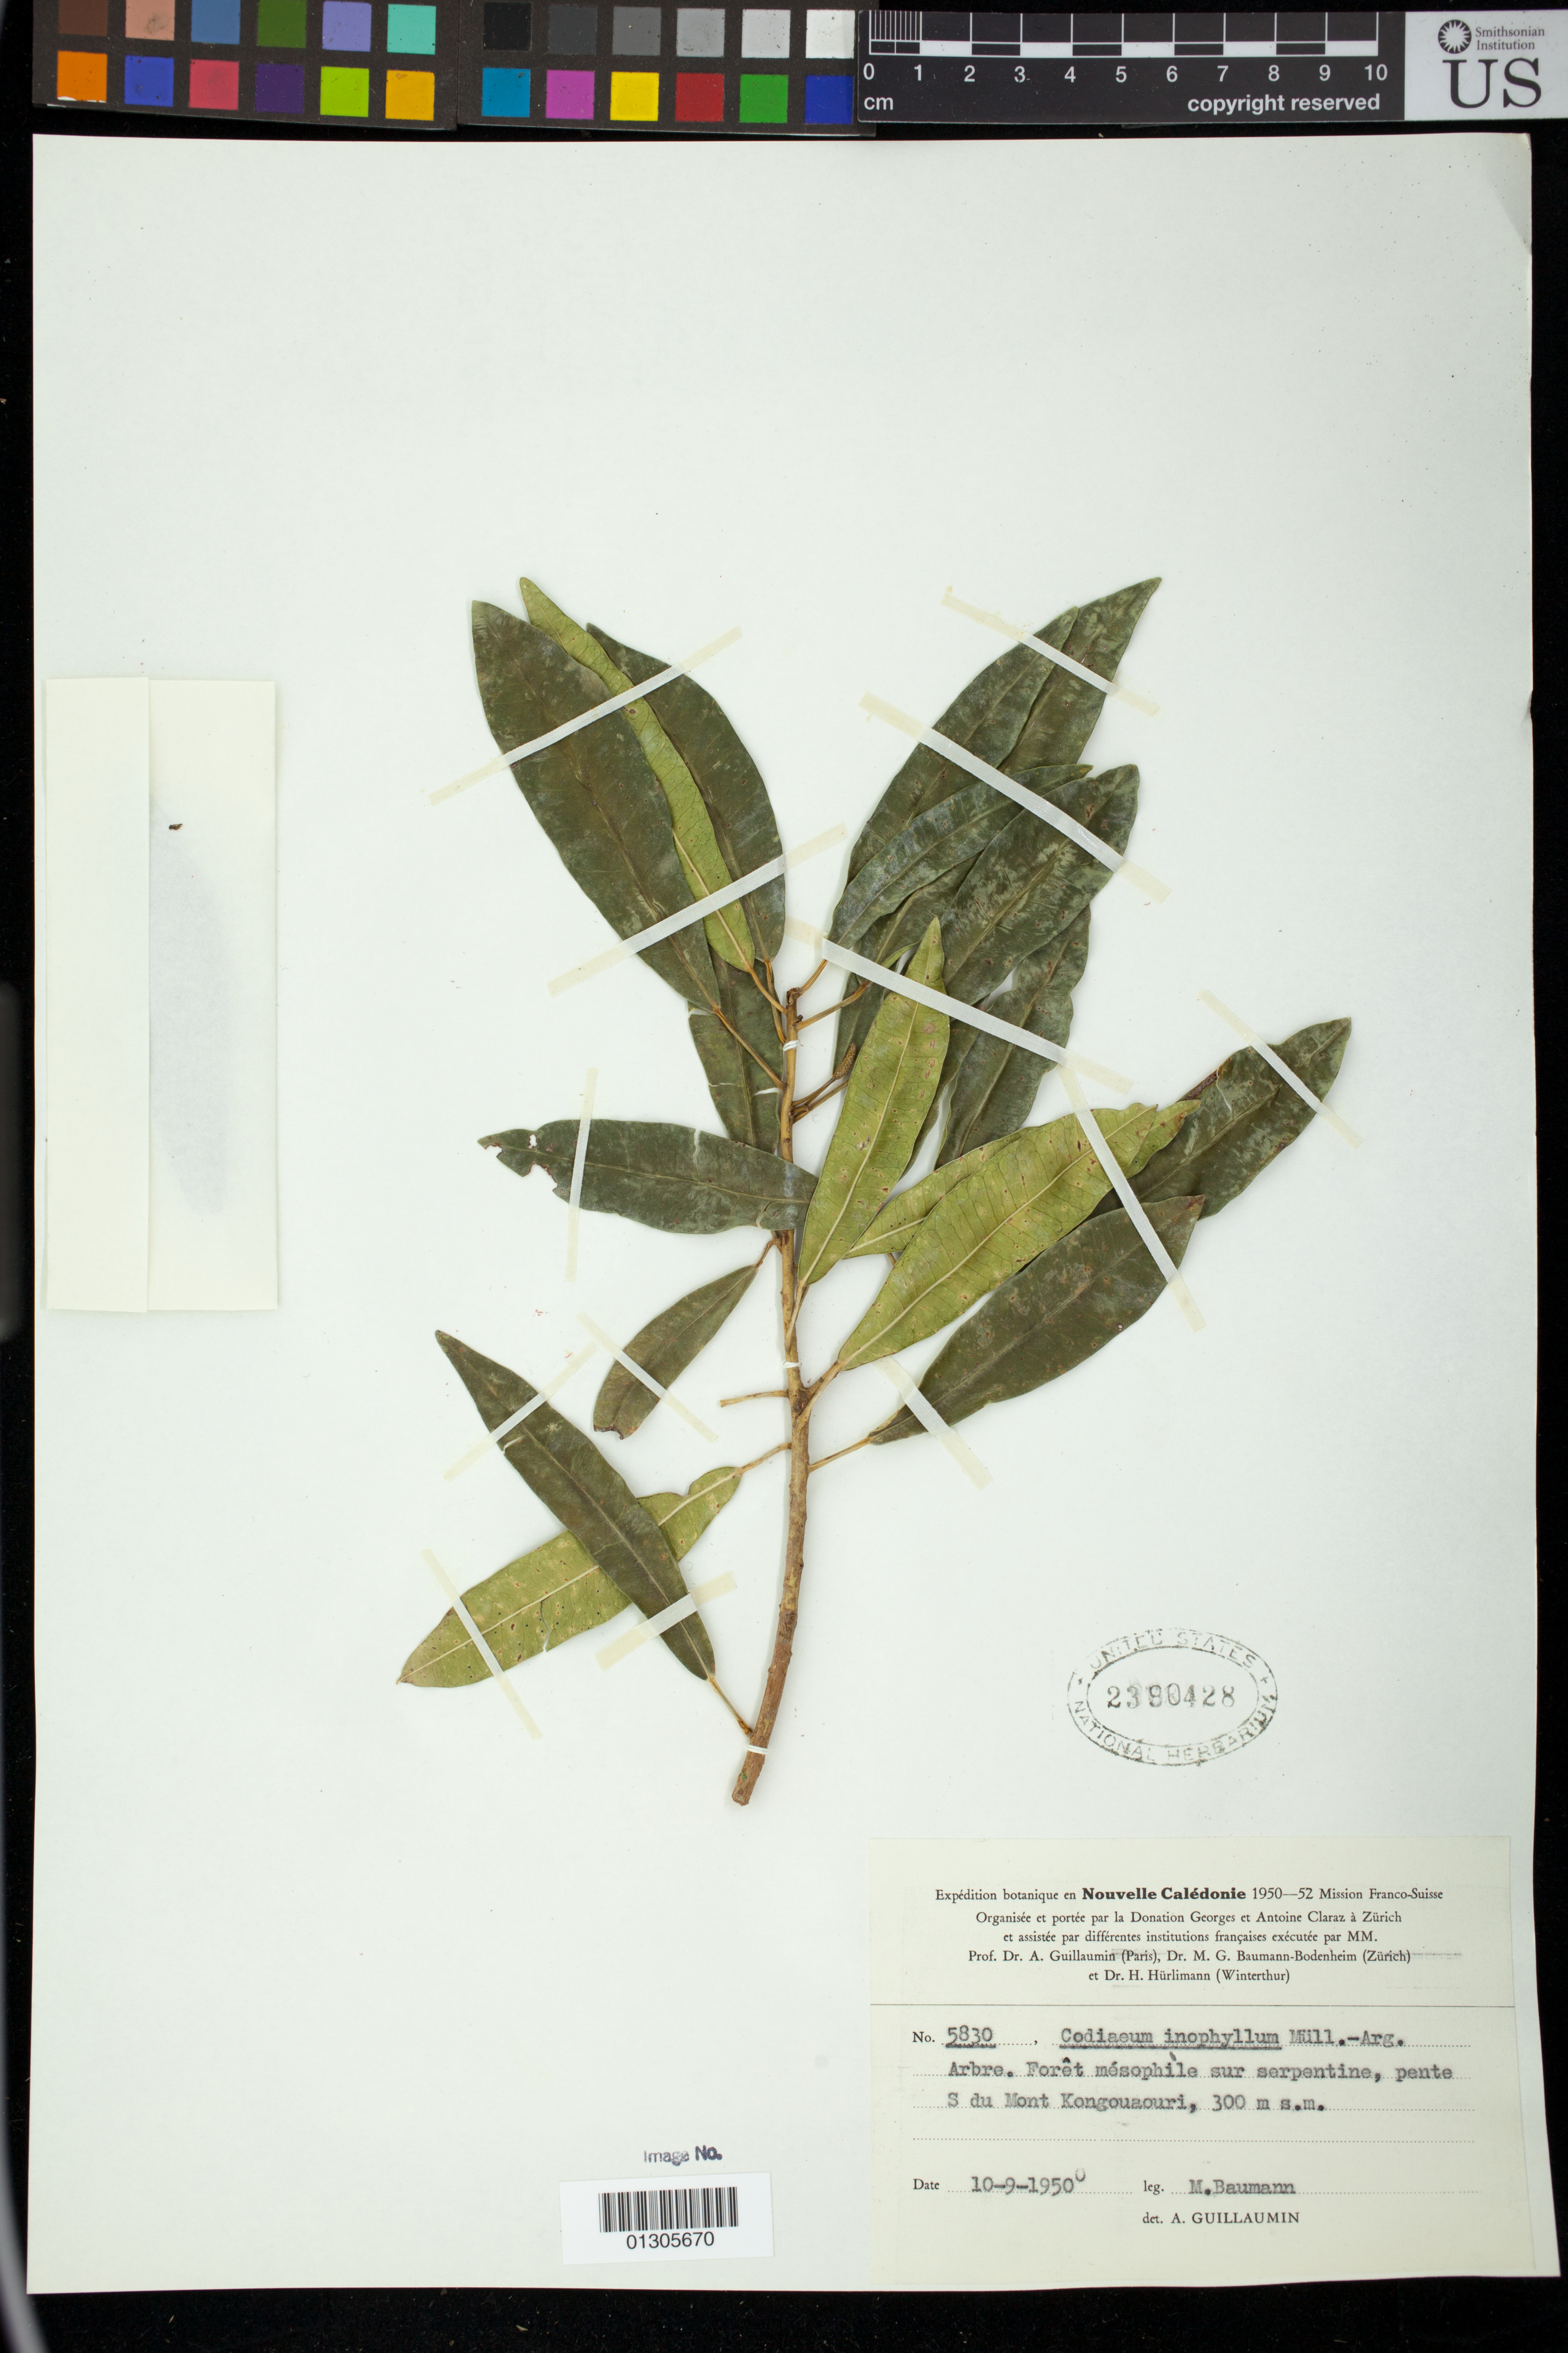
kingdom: Plantae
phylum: Tracheophyta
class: Magnoliopsida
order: Malpighiales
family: Euphorbiaceae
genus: Codiaeum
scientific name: Codiaeum peltatum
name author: P.S. Green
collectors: M. G. Baumann-Bodenheim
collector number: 5830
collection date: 1950-09-10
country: New Caledonia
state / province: South Province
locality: S du Mont Kongouaouri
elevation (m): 300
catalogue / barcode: US 2390428